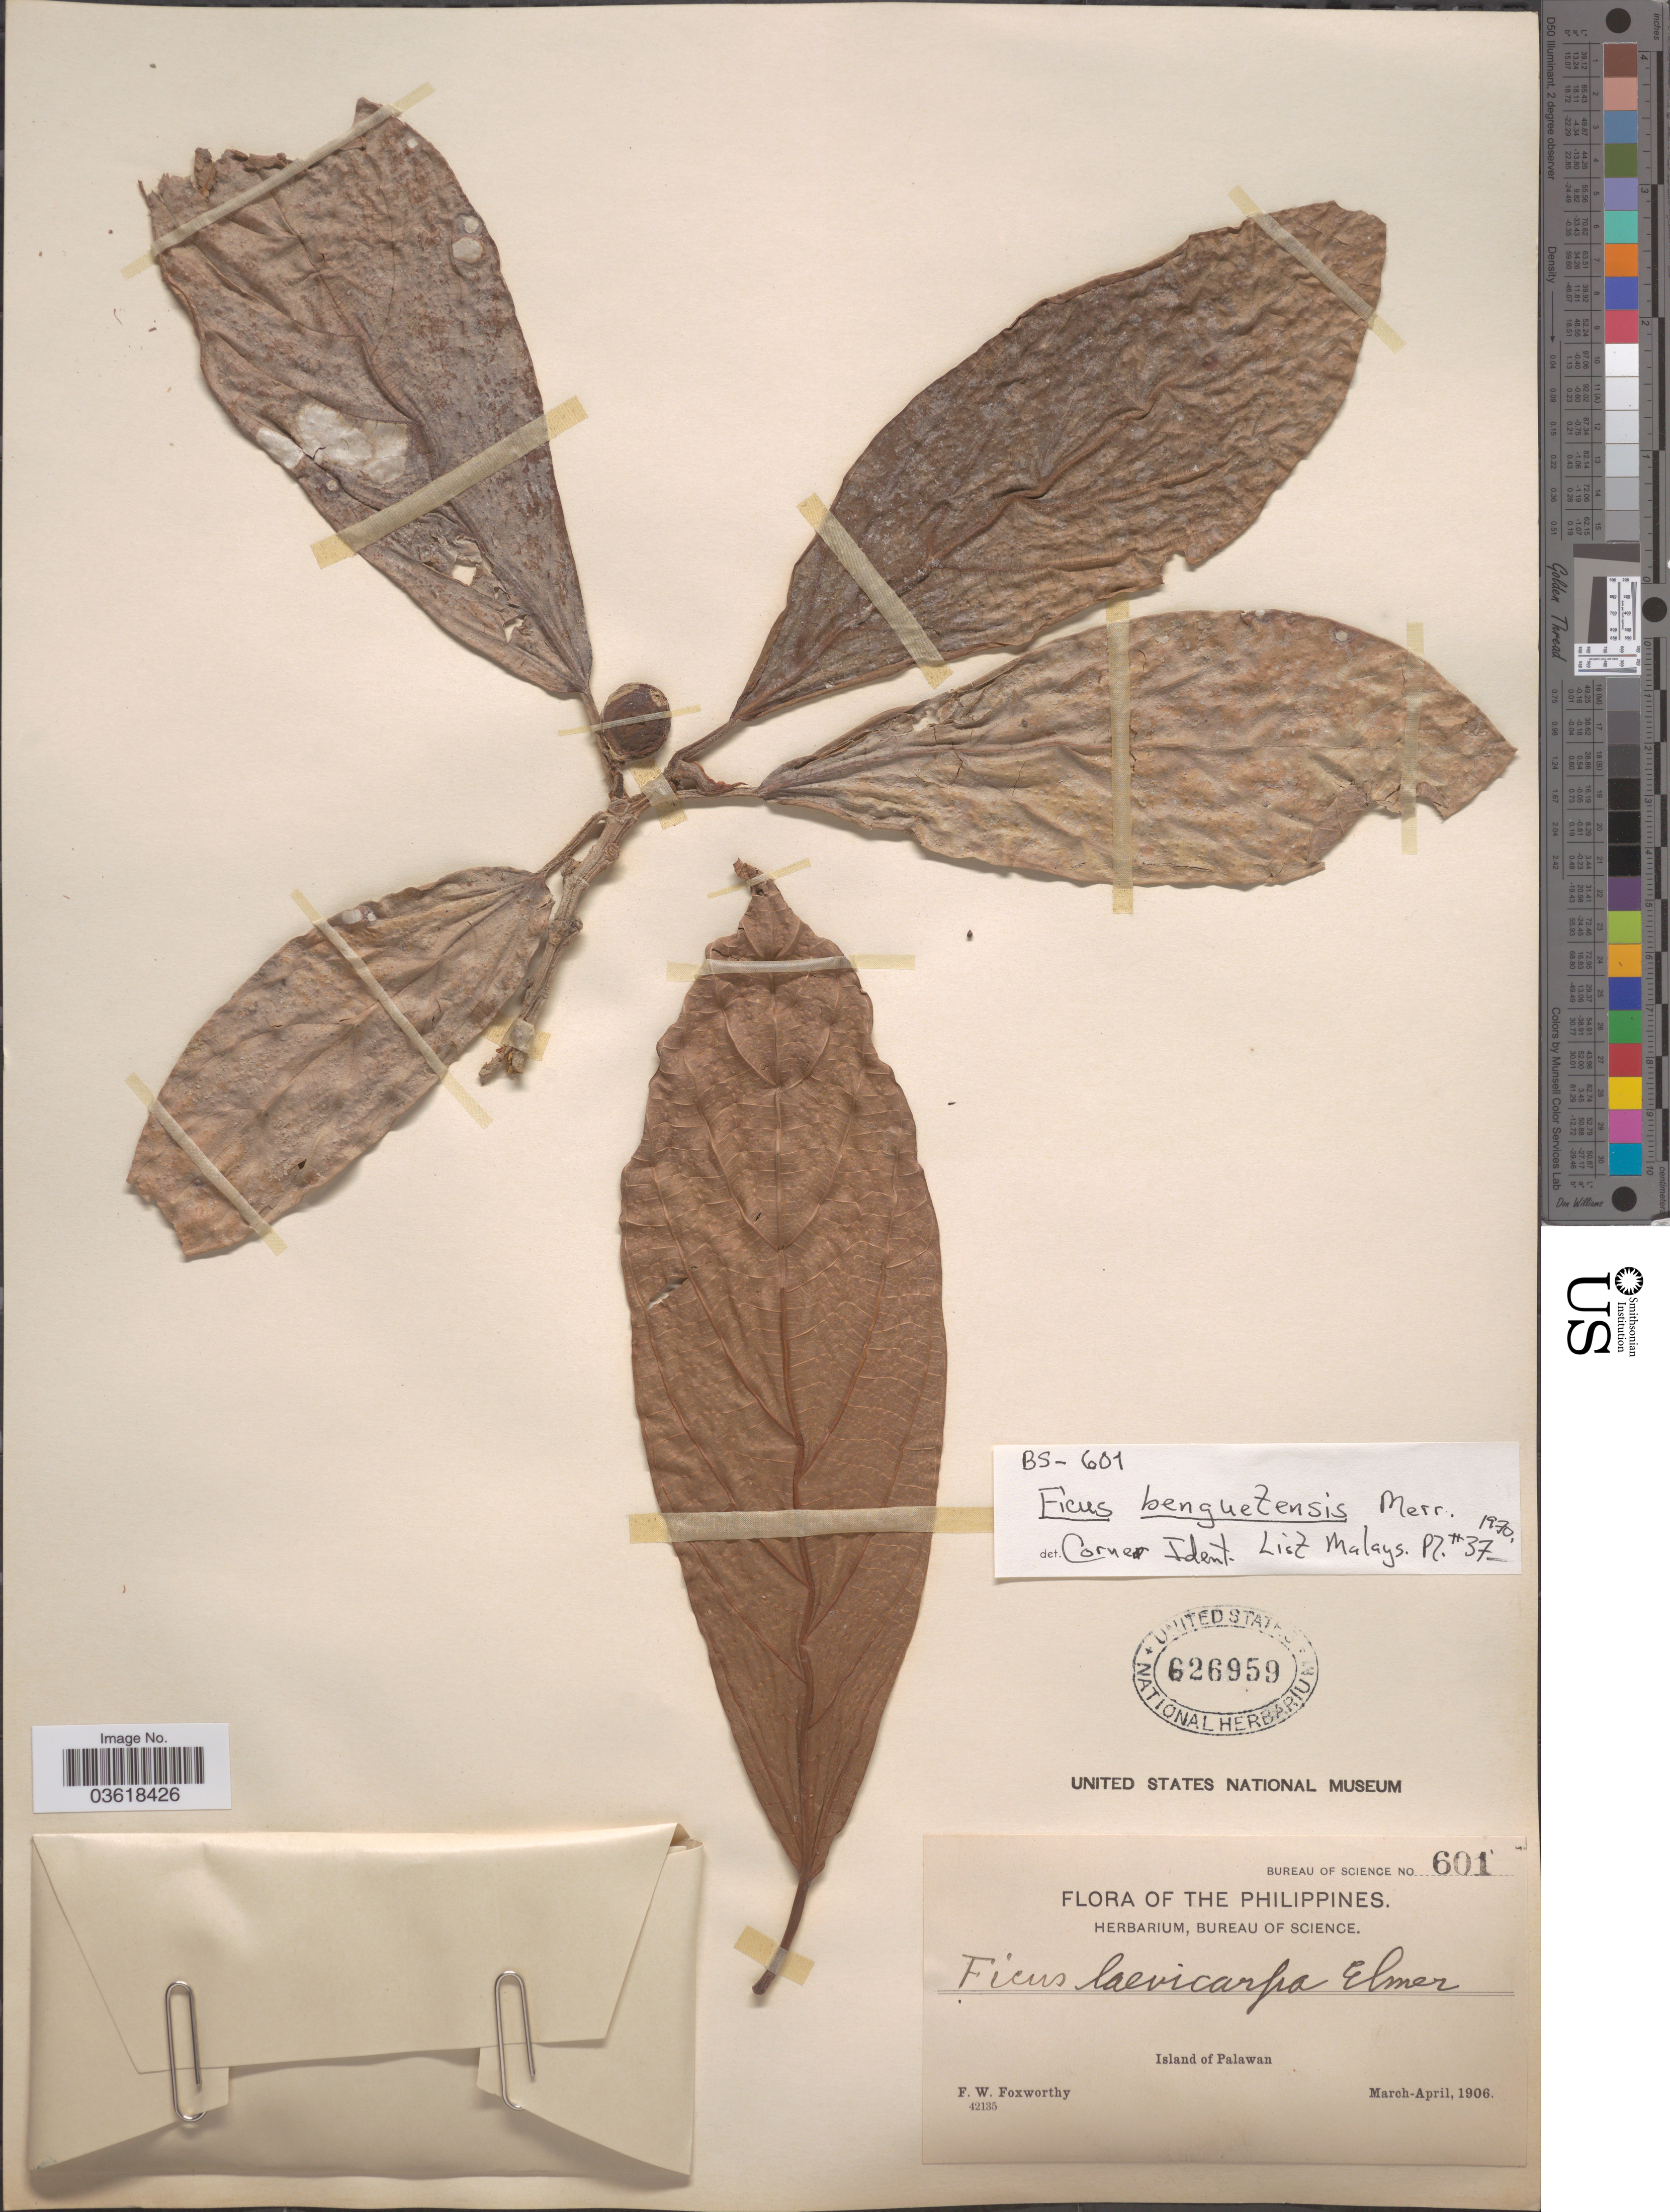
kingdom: Plantae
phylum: Tracheophyta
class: Magnoliopsida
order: Rosales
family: Moraceae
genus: Ficus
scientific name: Ficus benguetensis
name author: Merr.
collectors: F. W. Foxworthy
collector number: Bureau of Science 601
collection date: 1906-03/1906-04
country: Philippines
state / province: Mimaropa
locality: Island of Palawan.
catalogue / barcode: US 626959